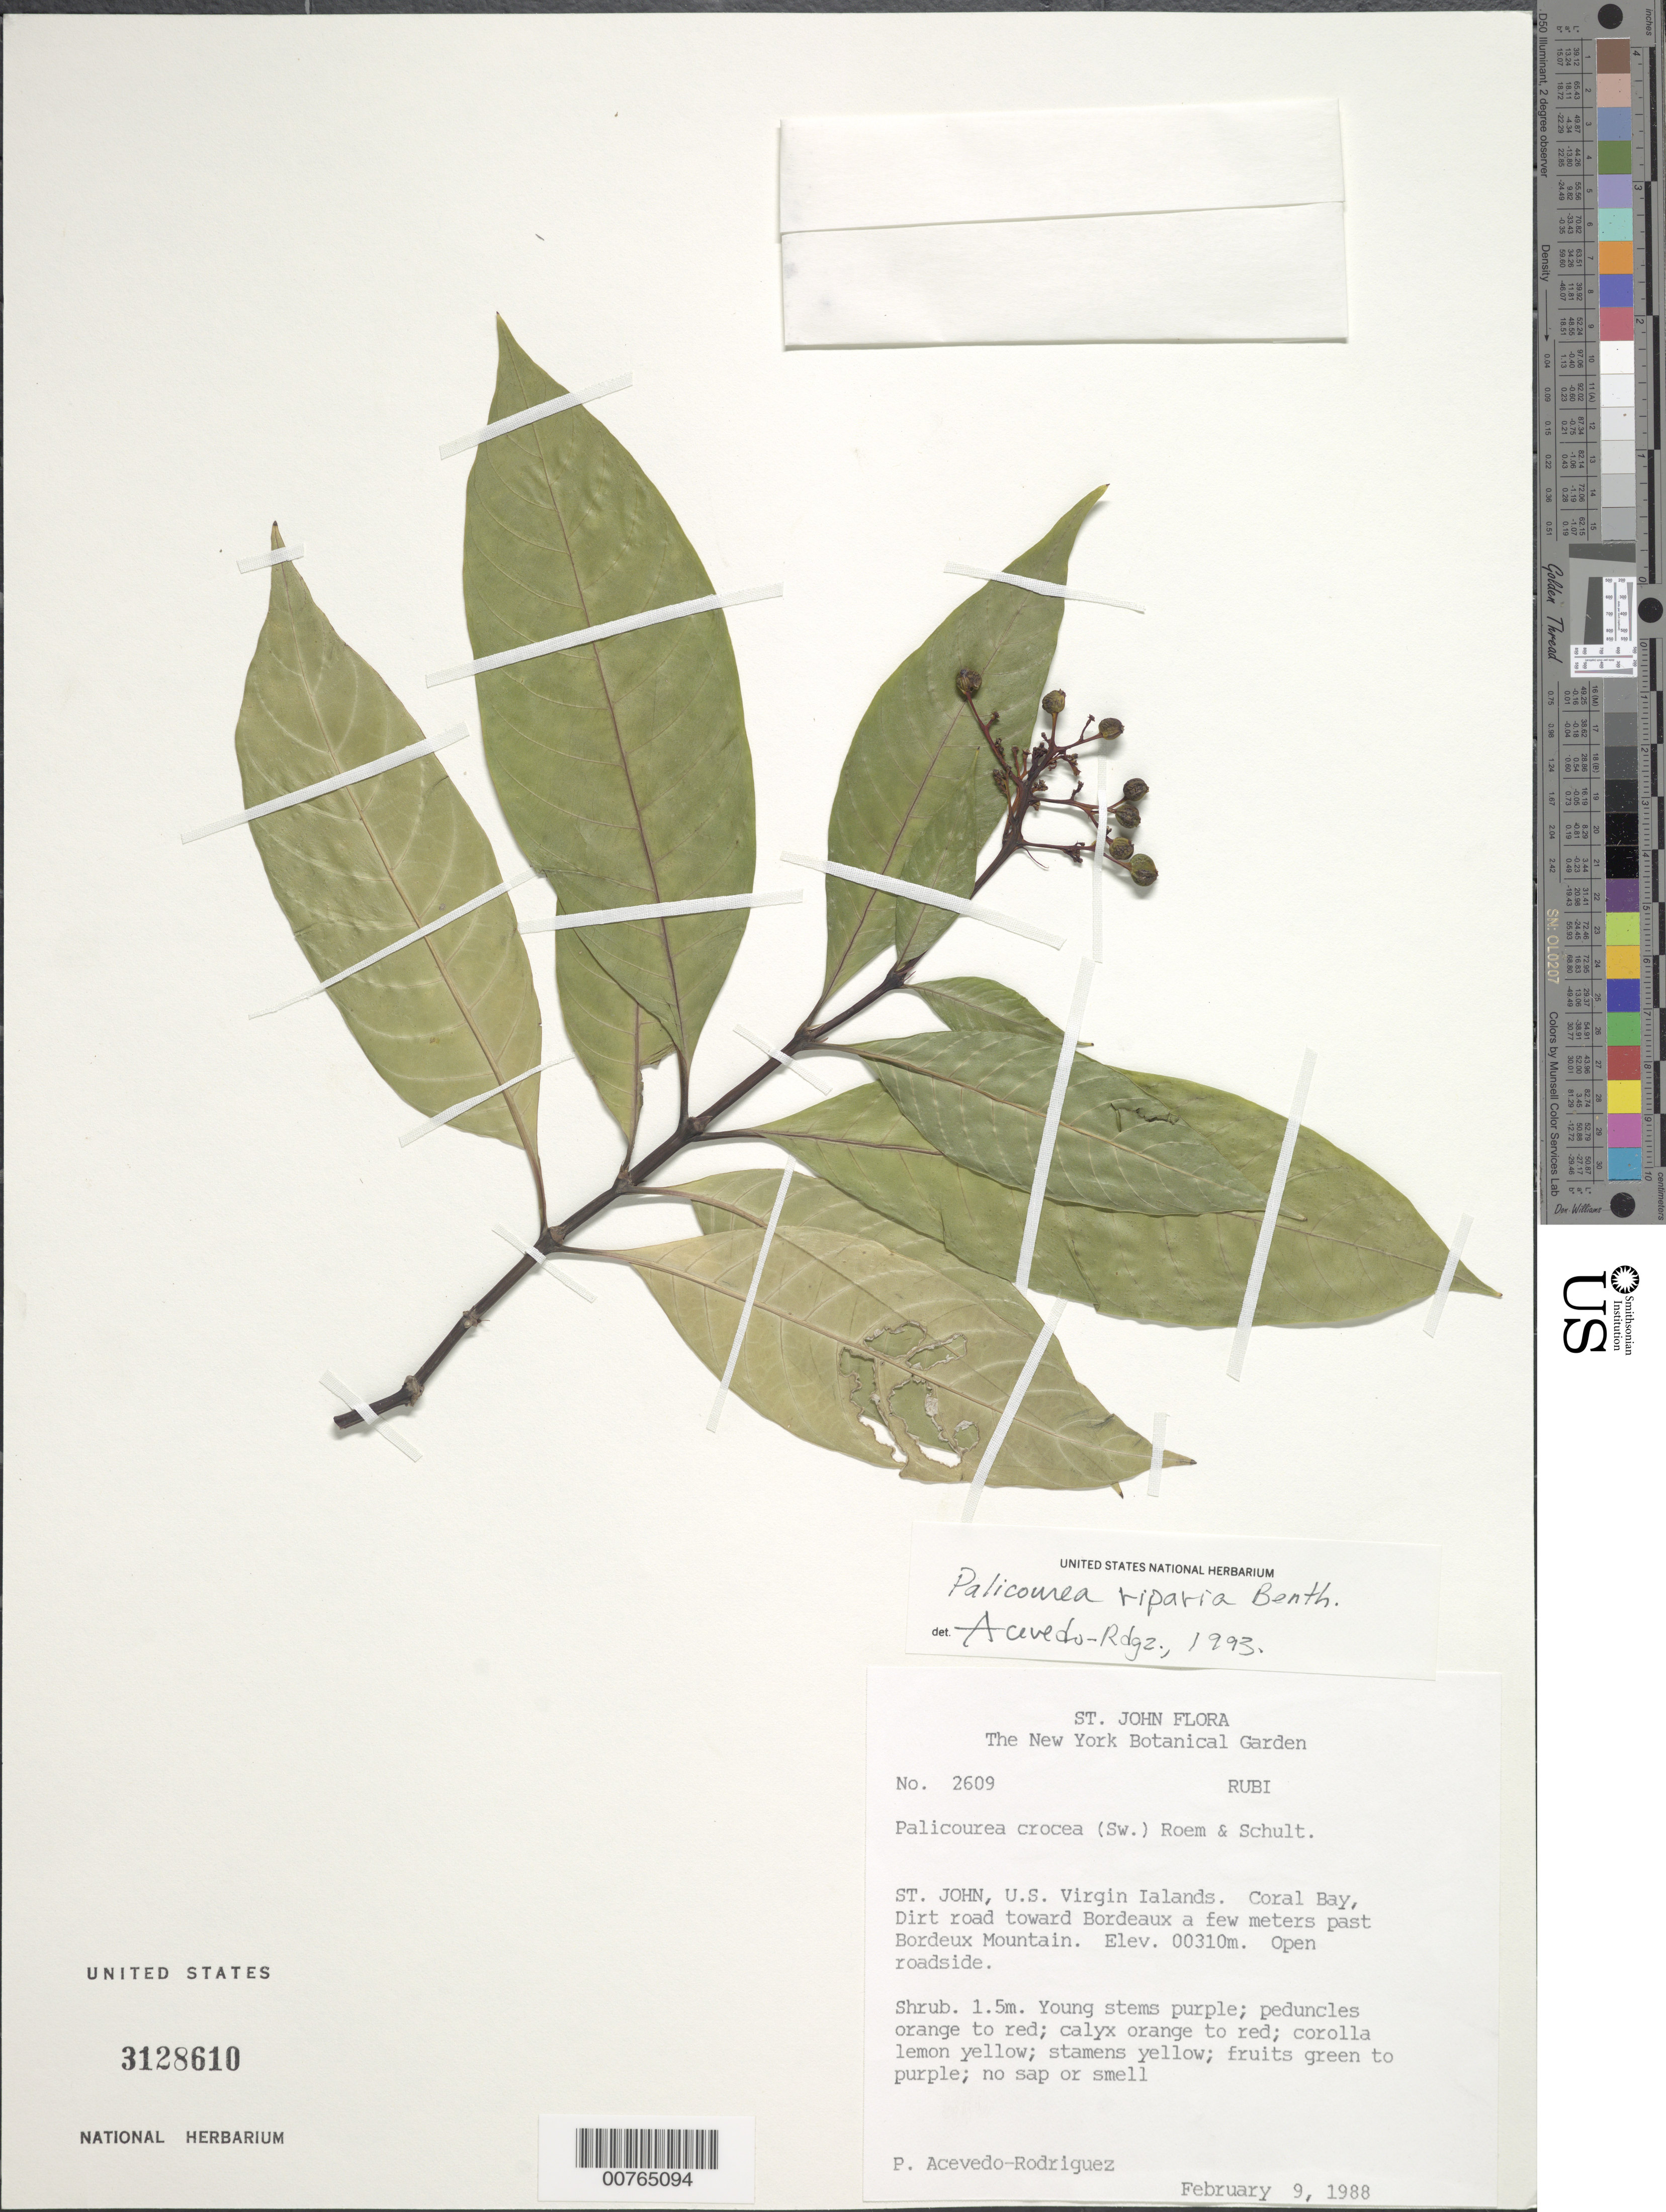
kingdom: Plantae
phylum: Tracheophyta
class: Magnoliopsida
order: Gentianales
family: Rubiaceae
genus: Palicourea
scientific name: Palicourea riparia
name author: Benth.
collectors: P. Acevedo-Rodr.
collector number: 2609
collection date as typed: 09 Feb 1988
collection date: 1988-02-09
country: U.S. Virgin Islands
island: St. John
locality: Dirt road toward Bordeaux a few meters past Bordeux Mountain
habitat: Open roadside.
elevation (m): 310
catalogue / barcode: US 3128610